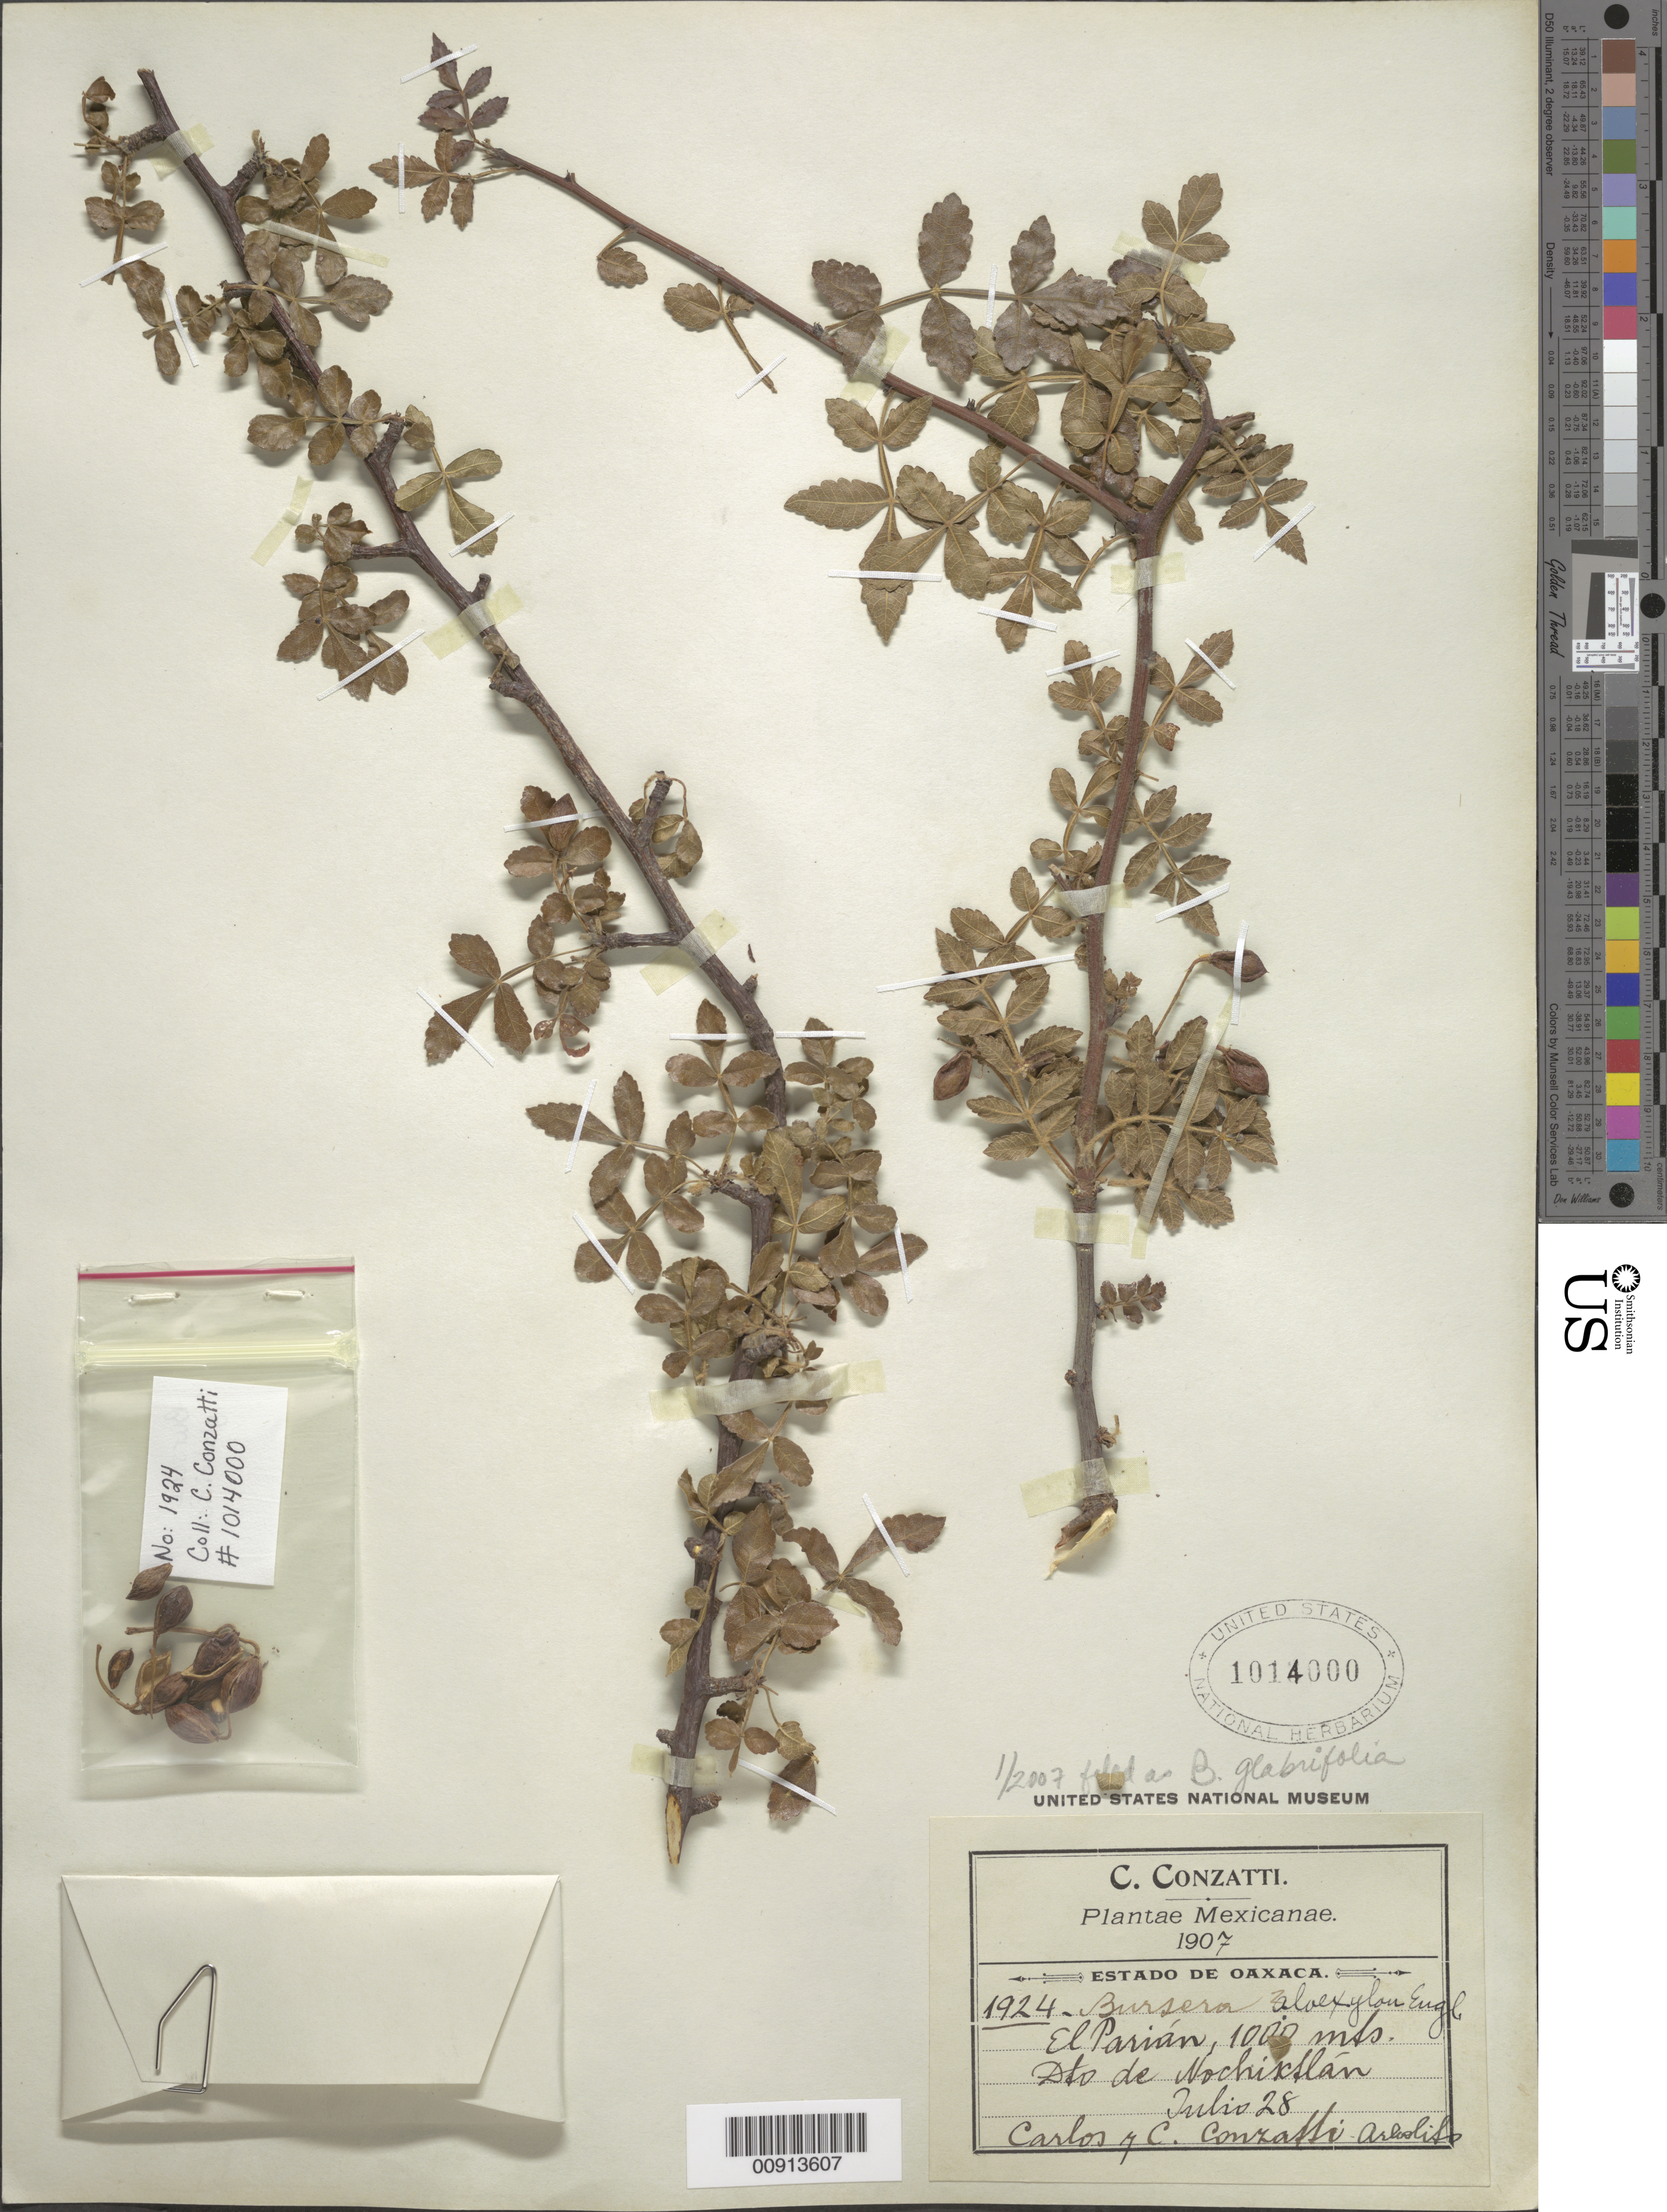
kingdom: Plantae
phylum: Tracheophyta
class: Magnoliopsida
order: Sapindales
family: Burseraceae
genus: Bursera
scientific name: Bursera glabrifolia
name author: (Kunth) Engl.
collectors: C. Conzatti & C. Conzatti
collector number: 1924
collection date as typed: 28 Jul 1907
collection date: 1907-07-28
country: Mexico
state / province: Oaxaca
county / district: Nochixtlán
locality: El Parián, Dto. de Nochixtlán, Estado de Oaxaca.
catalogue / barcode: US 1014000